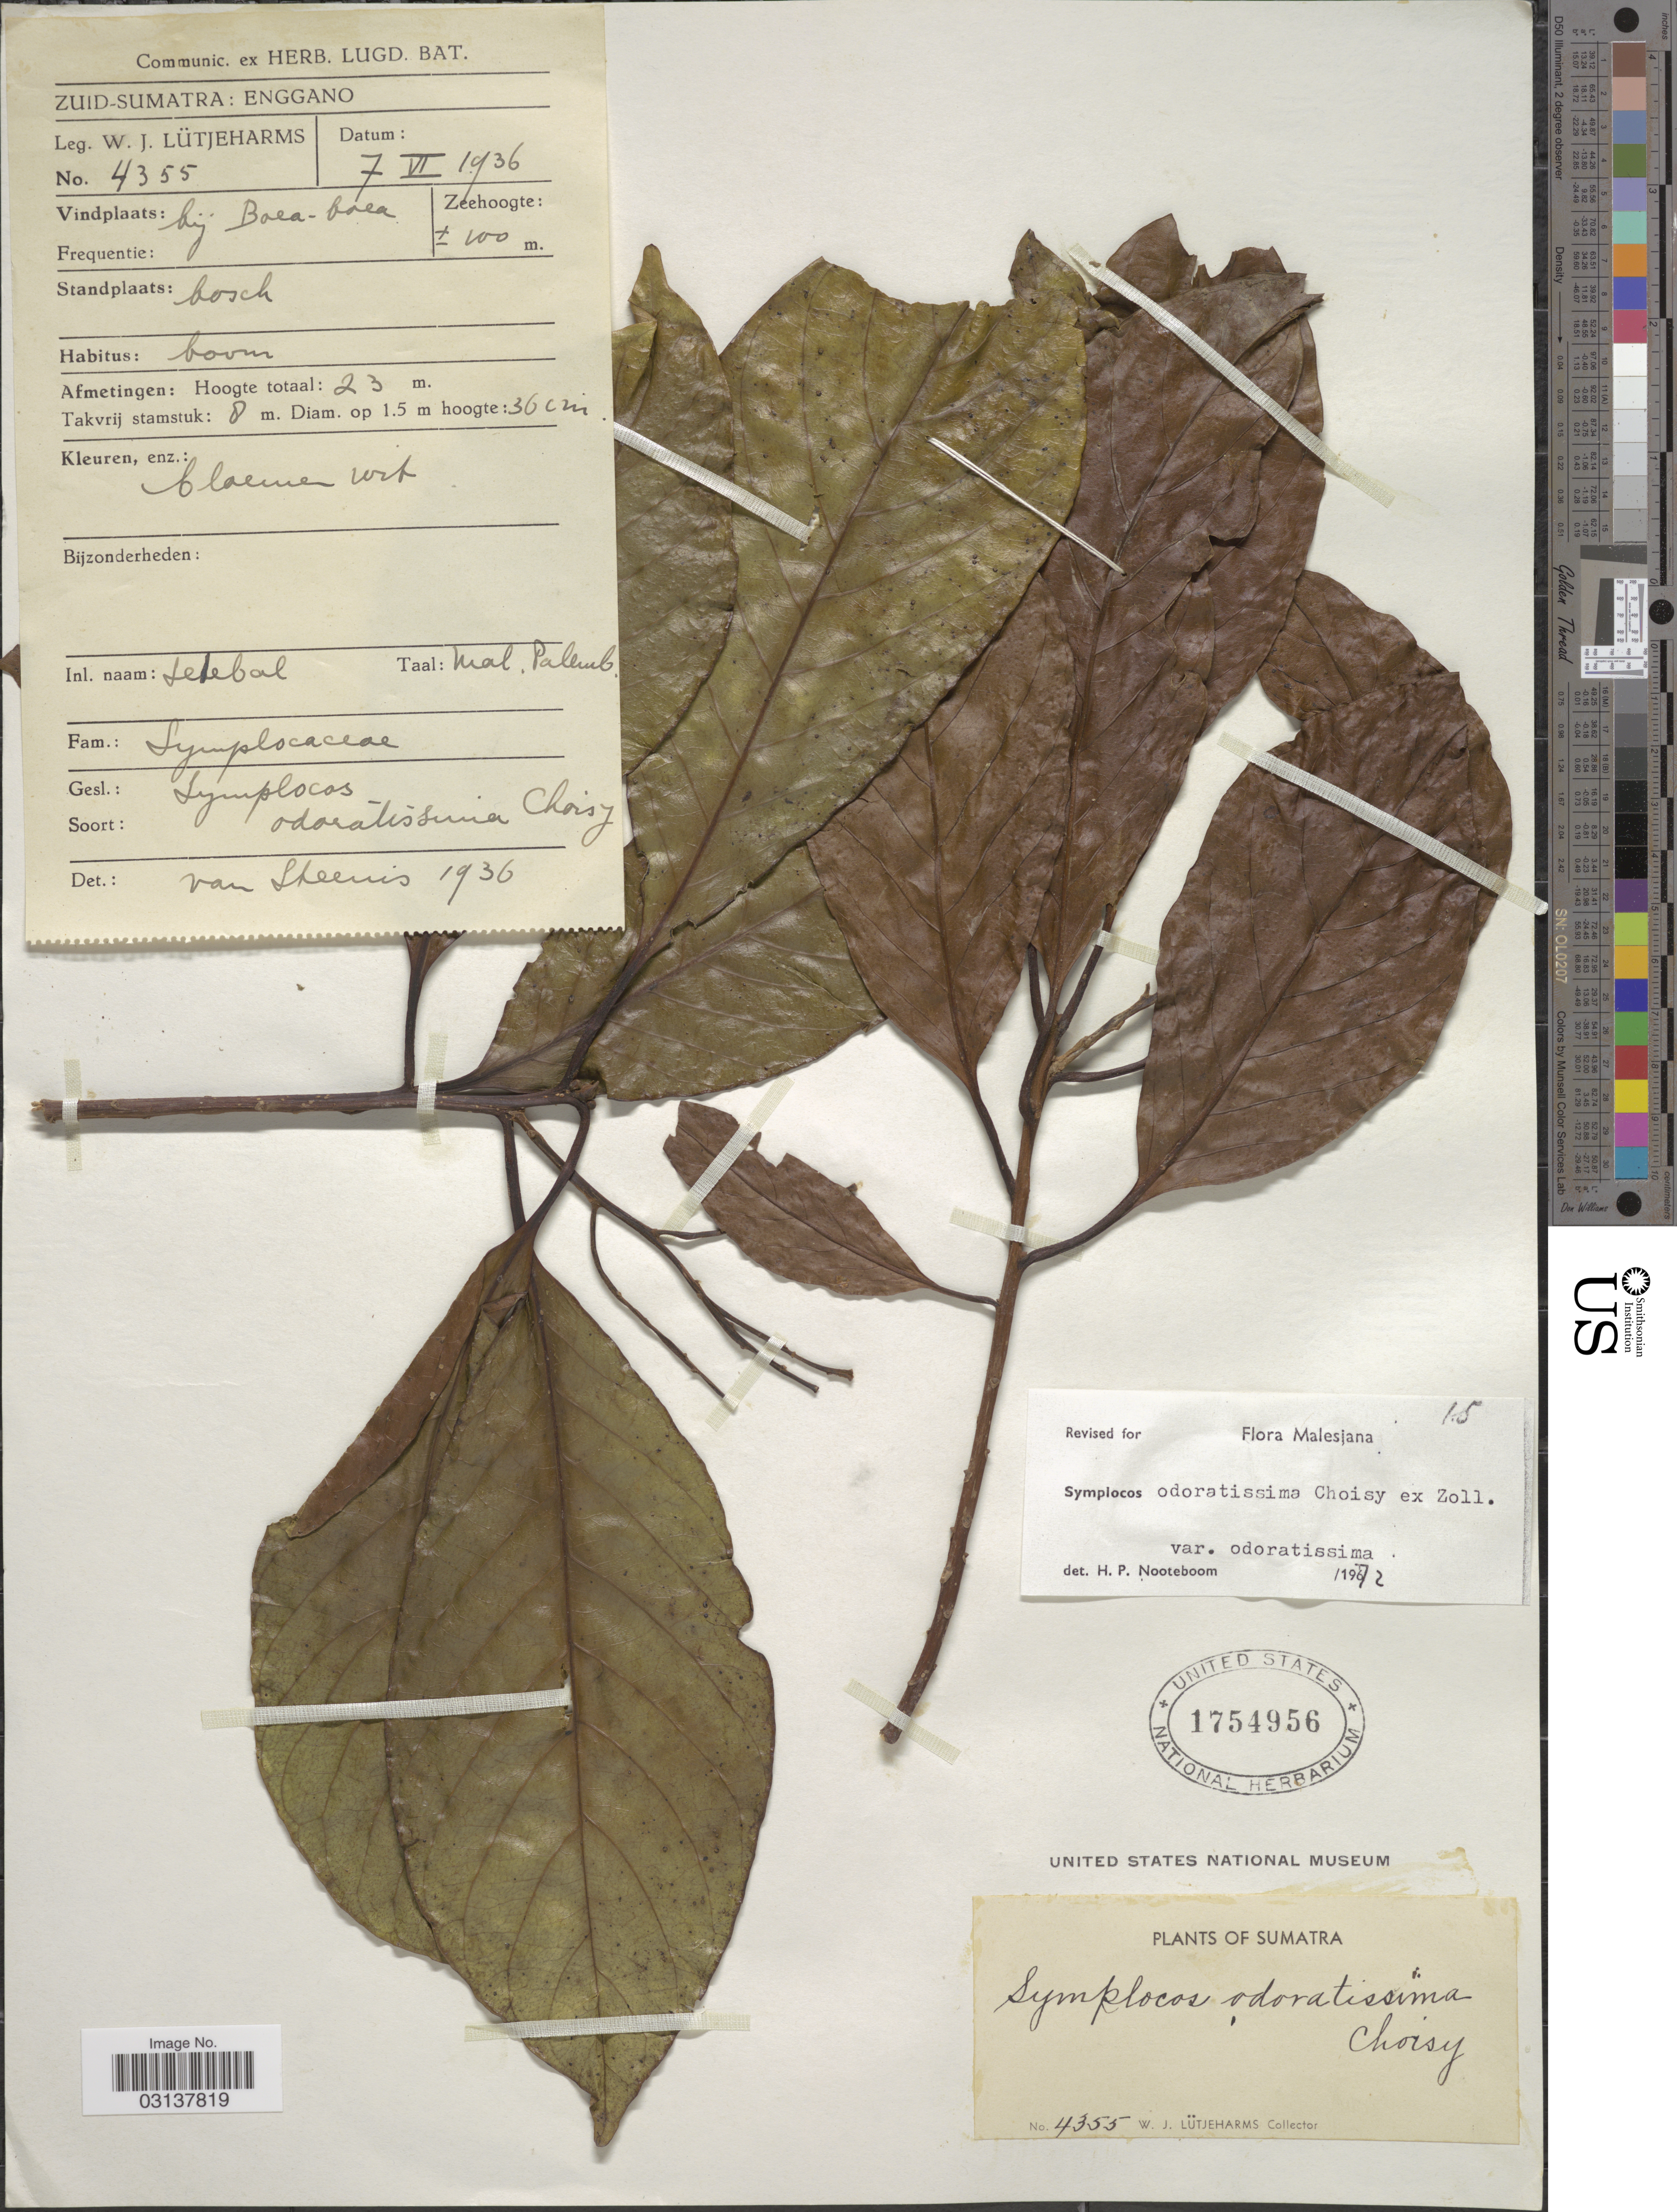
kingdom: Plantae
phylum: Tracheophyta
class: Magnoliopsida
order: Ericales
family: Symplocaceae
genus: Symplocos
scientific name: Symplocos odoratissima var. odoratissima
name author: (Blume) Choisy ex Zoll.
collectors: W. Lütjeharms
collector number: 4355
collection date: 1936-06-07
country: Indonesia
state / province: Sumatra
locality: Zuid-Sumatra: Enggano. Bij Boea-boea.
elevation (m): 100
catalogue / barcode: US 1754956